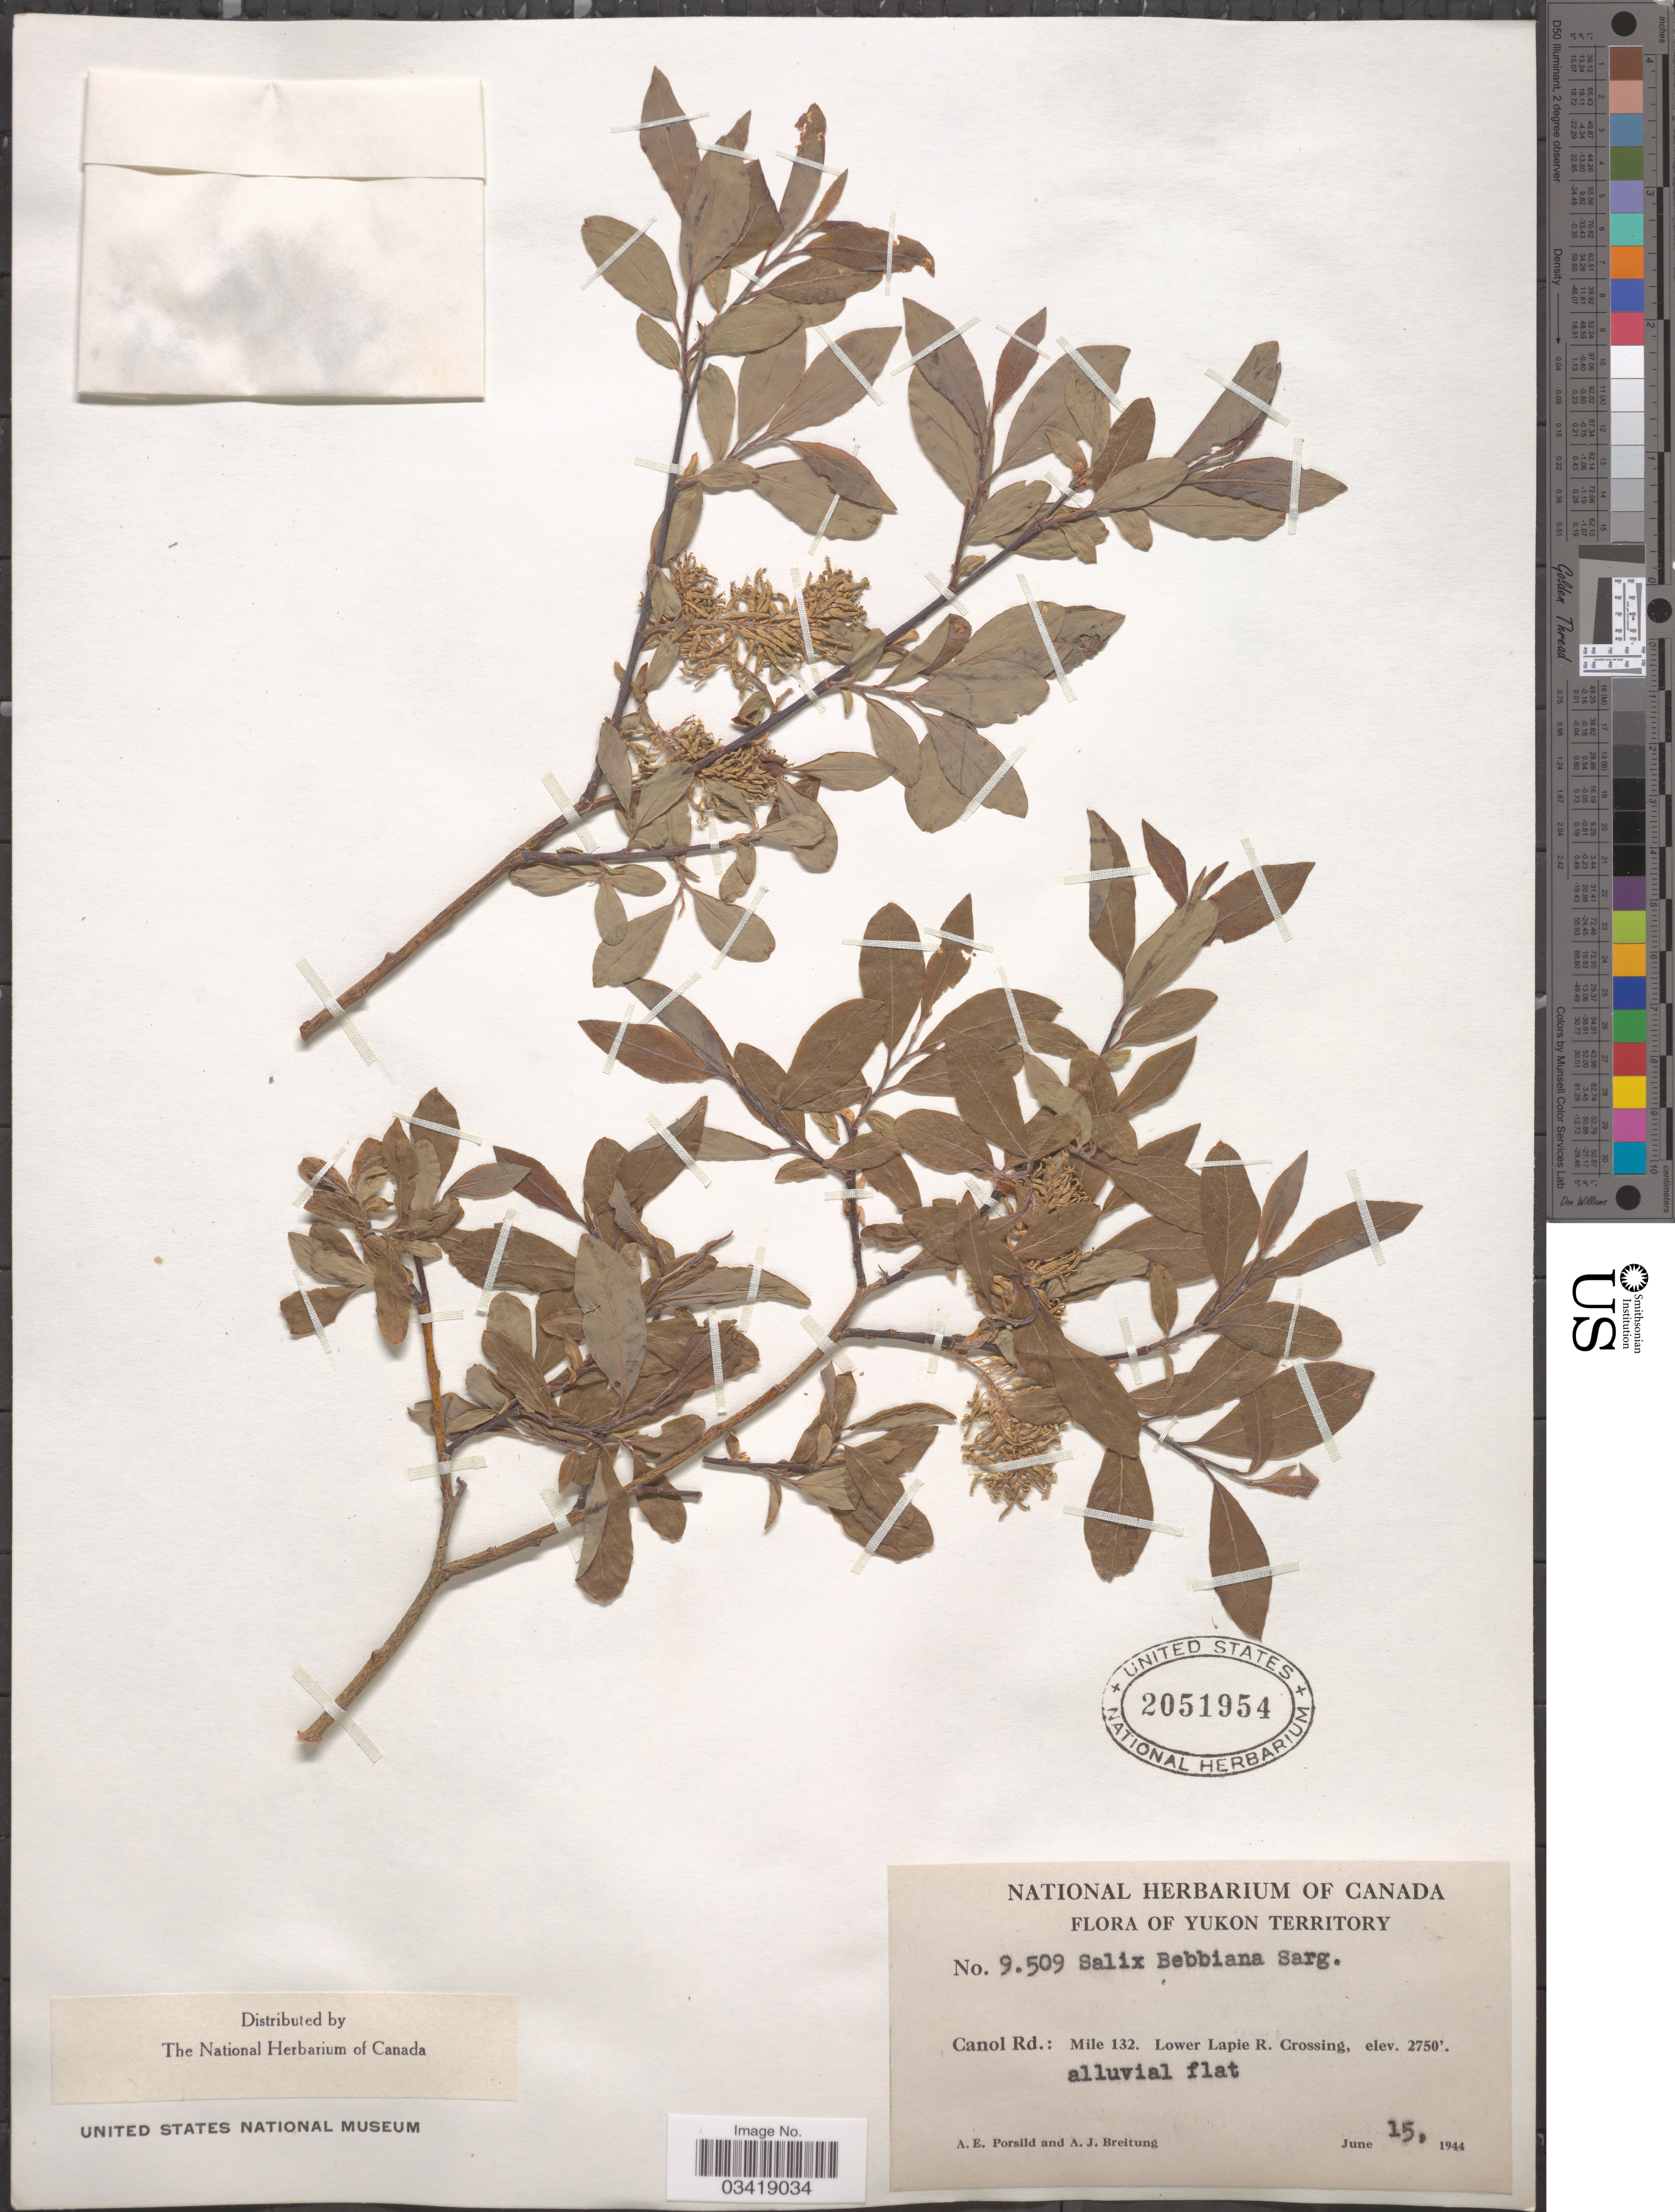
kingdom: Plantae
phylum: Tracheophyta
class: Magnoliopsida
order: Malpighiales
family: Salicaceae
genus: Salix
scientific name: Salix bebbiana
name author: Sarg.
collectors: A. E. Porsild & A. Breitung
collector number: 9509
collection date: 1944-06-15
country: Canada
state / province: Yukon Territory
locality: Canol Rd.: Mile 132. Lower Lapie R. Crossing.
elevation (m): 838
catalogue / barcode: US 2051954